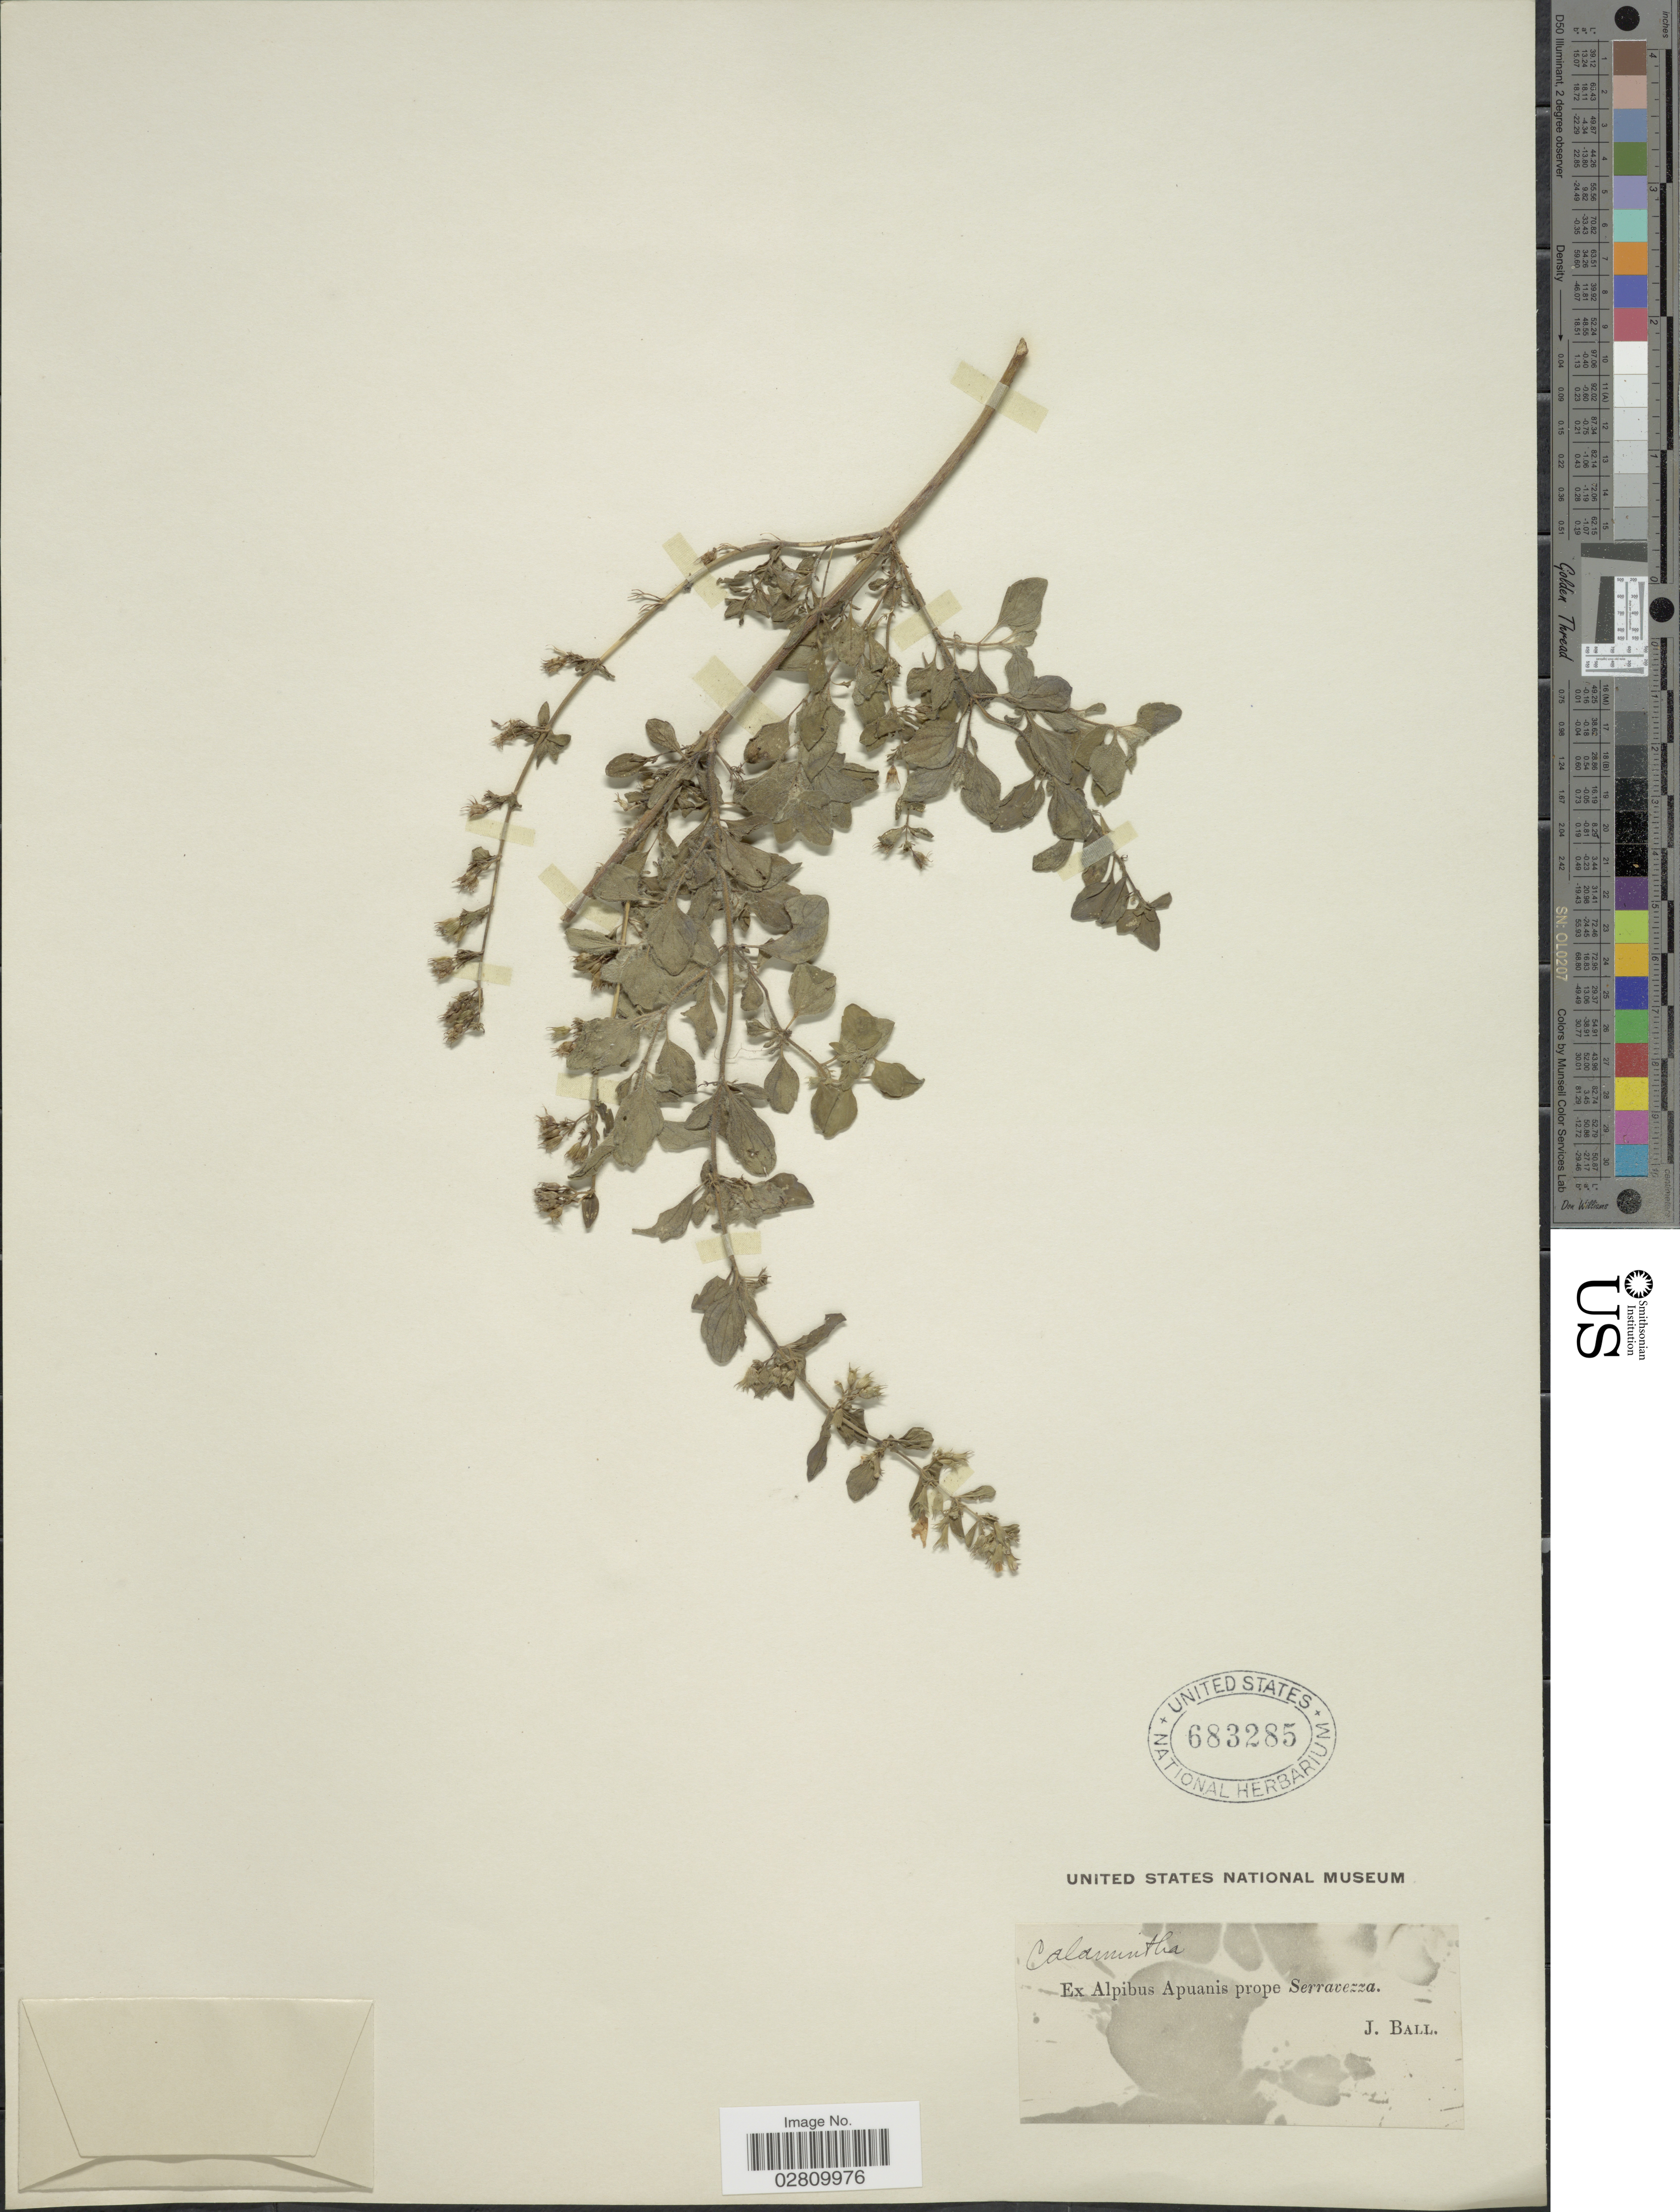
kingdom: Plantae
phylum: Tracheophyta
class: Magnoliopsida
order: Lamiales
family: Lamiaceae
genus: Calamintha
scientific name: Calamintha sp.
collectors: J. Ball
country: Italy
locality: Alpibus Apuanis prope Seravezza.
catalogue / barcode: US 683285